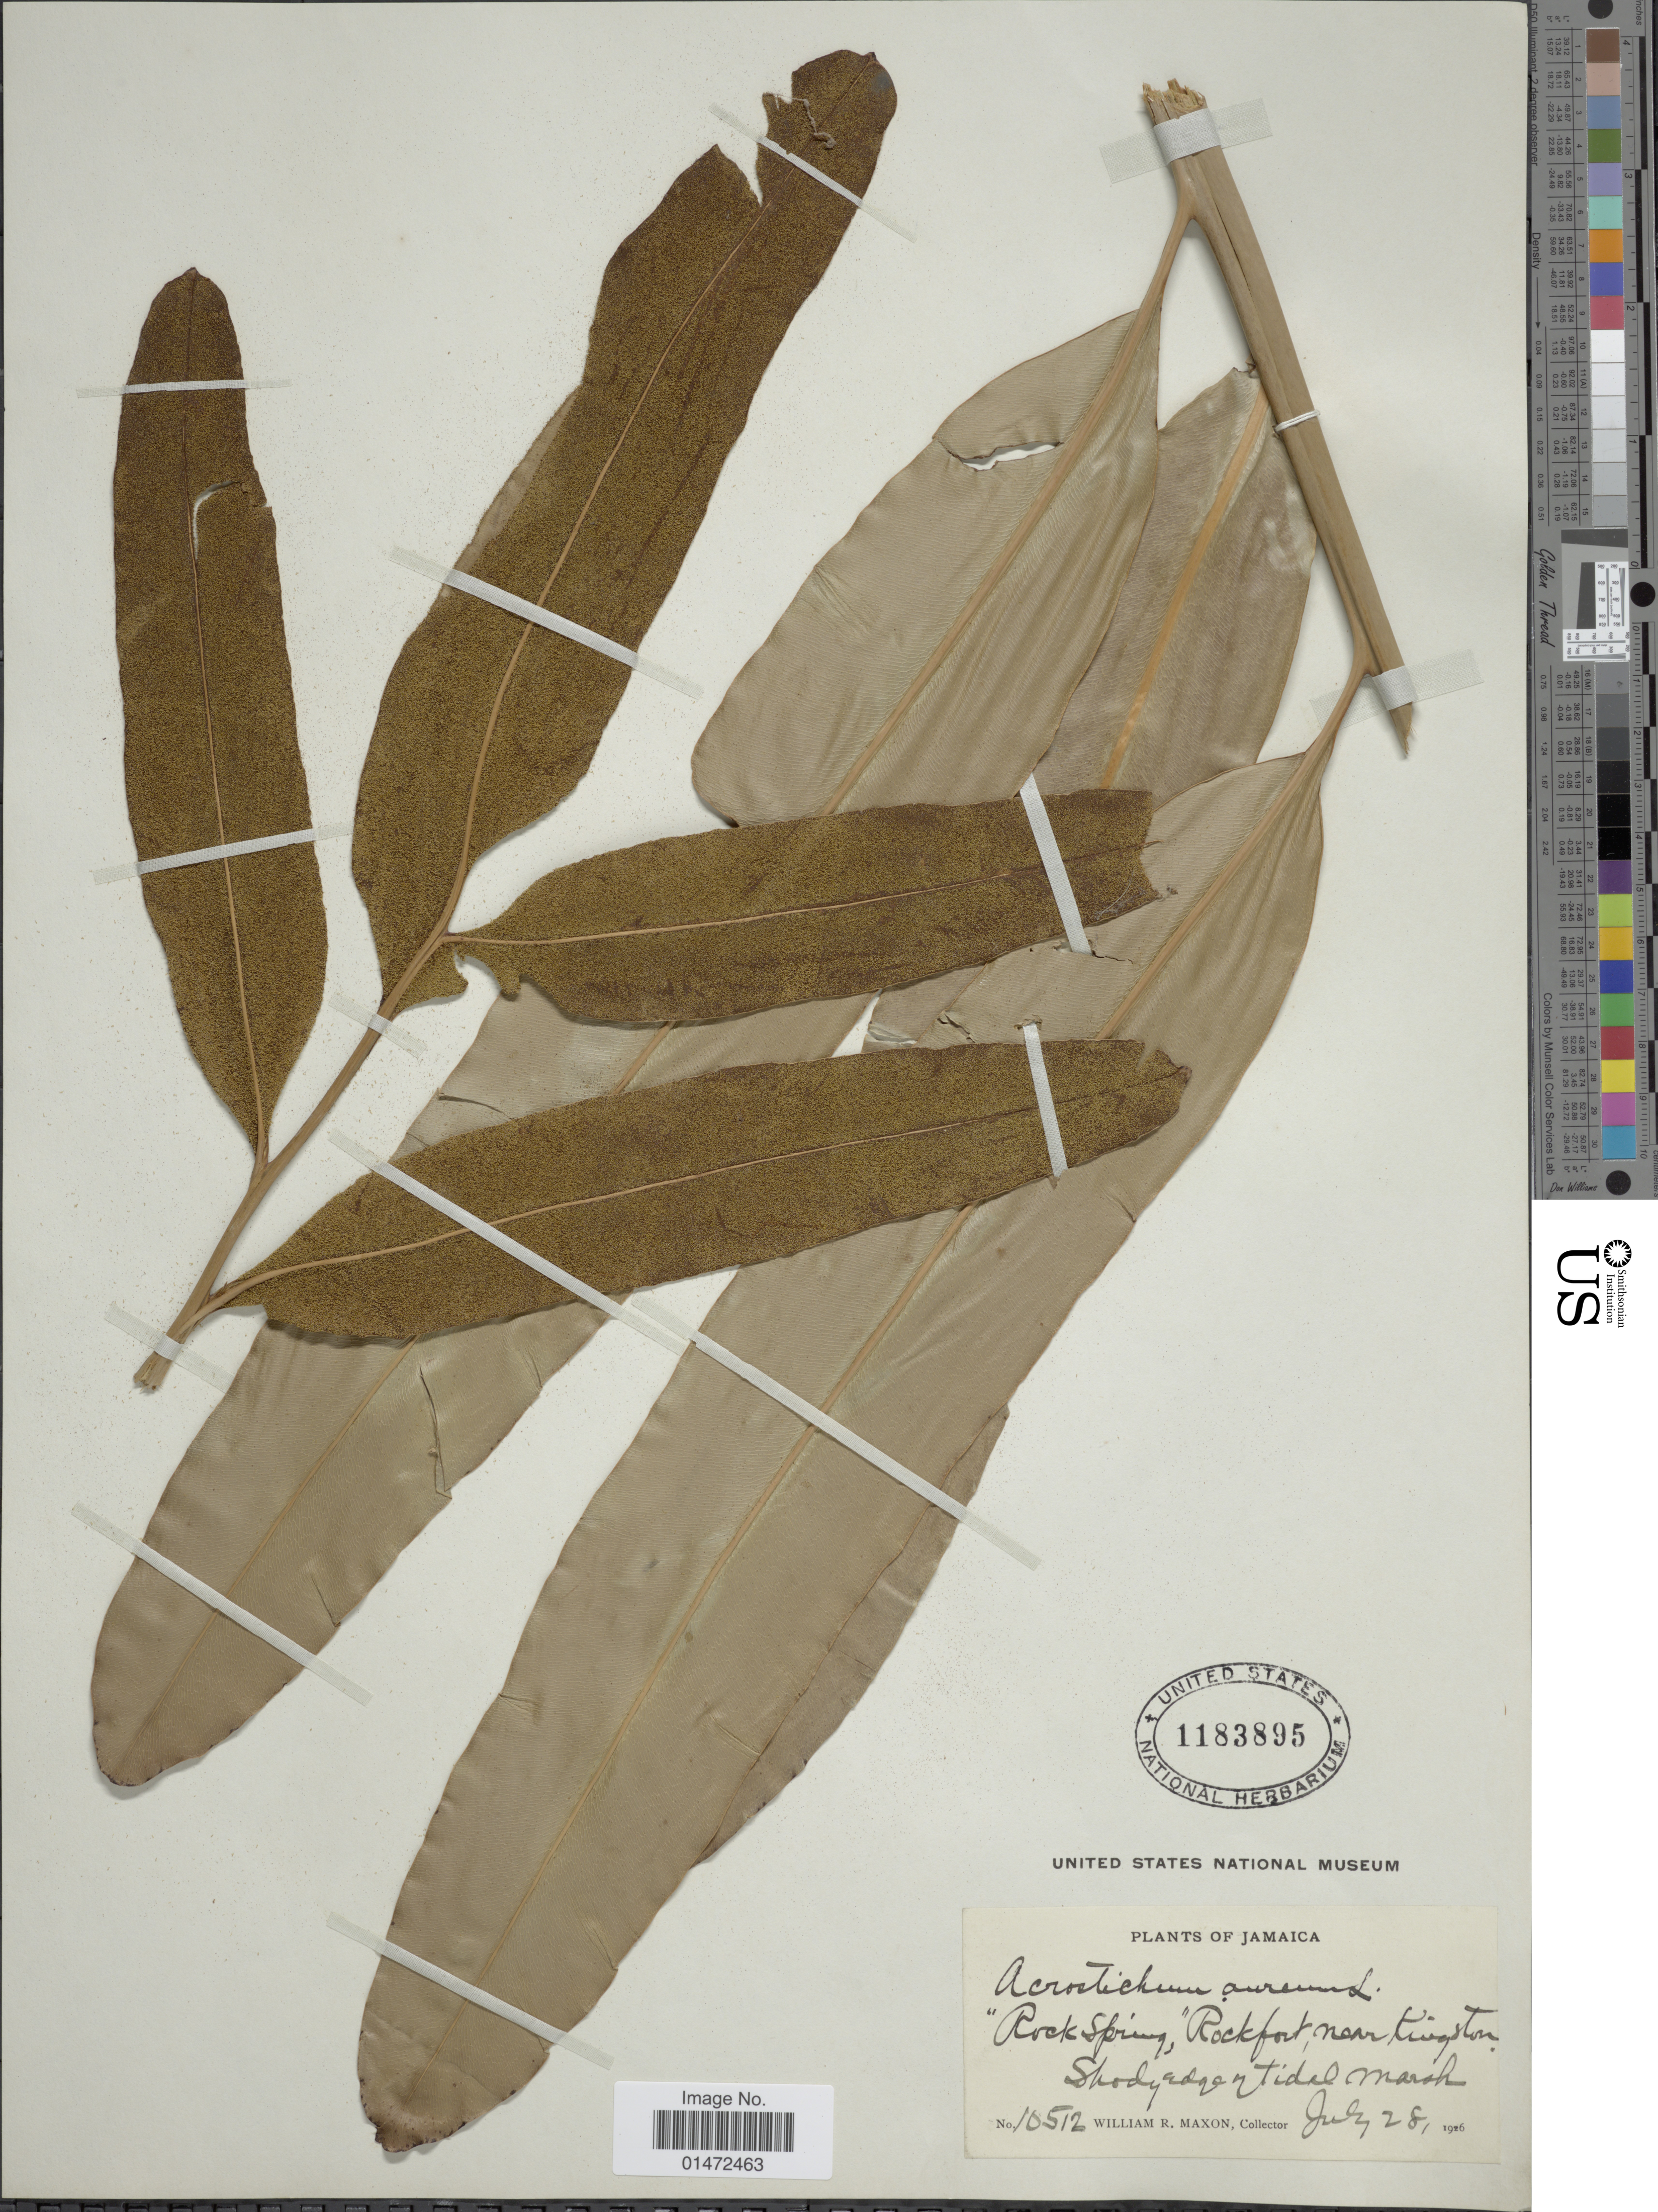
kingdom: Plantae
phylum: Tracheophyta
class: Polypodiopsida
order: Polypodiales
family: Pteridaceae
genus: Acrostichum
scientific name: Acrostichum aureum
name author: L.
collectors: W. R. Maxon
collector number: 10512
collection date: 1926-07-28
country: Jamaica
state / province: Kingston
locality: Rock Spring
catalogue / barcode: US 1183895